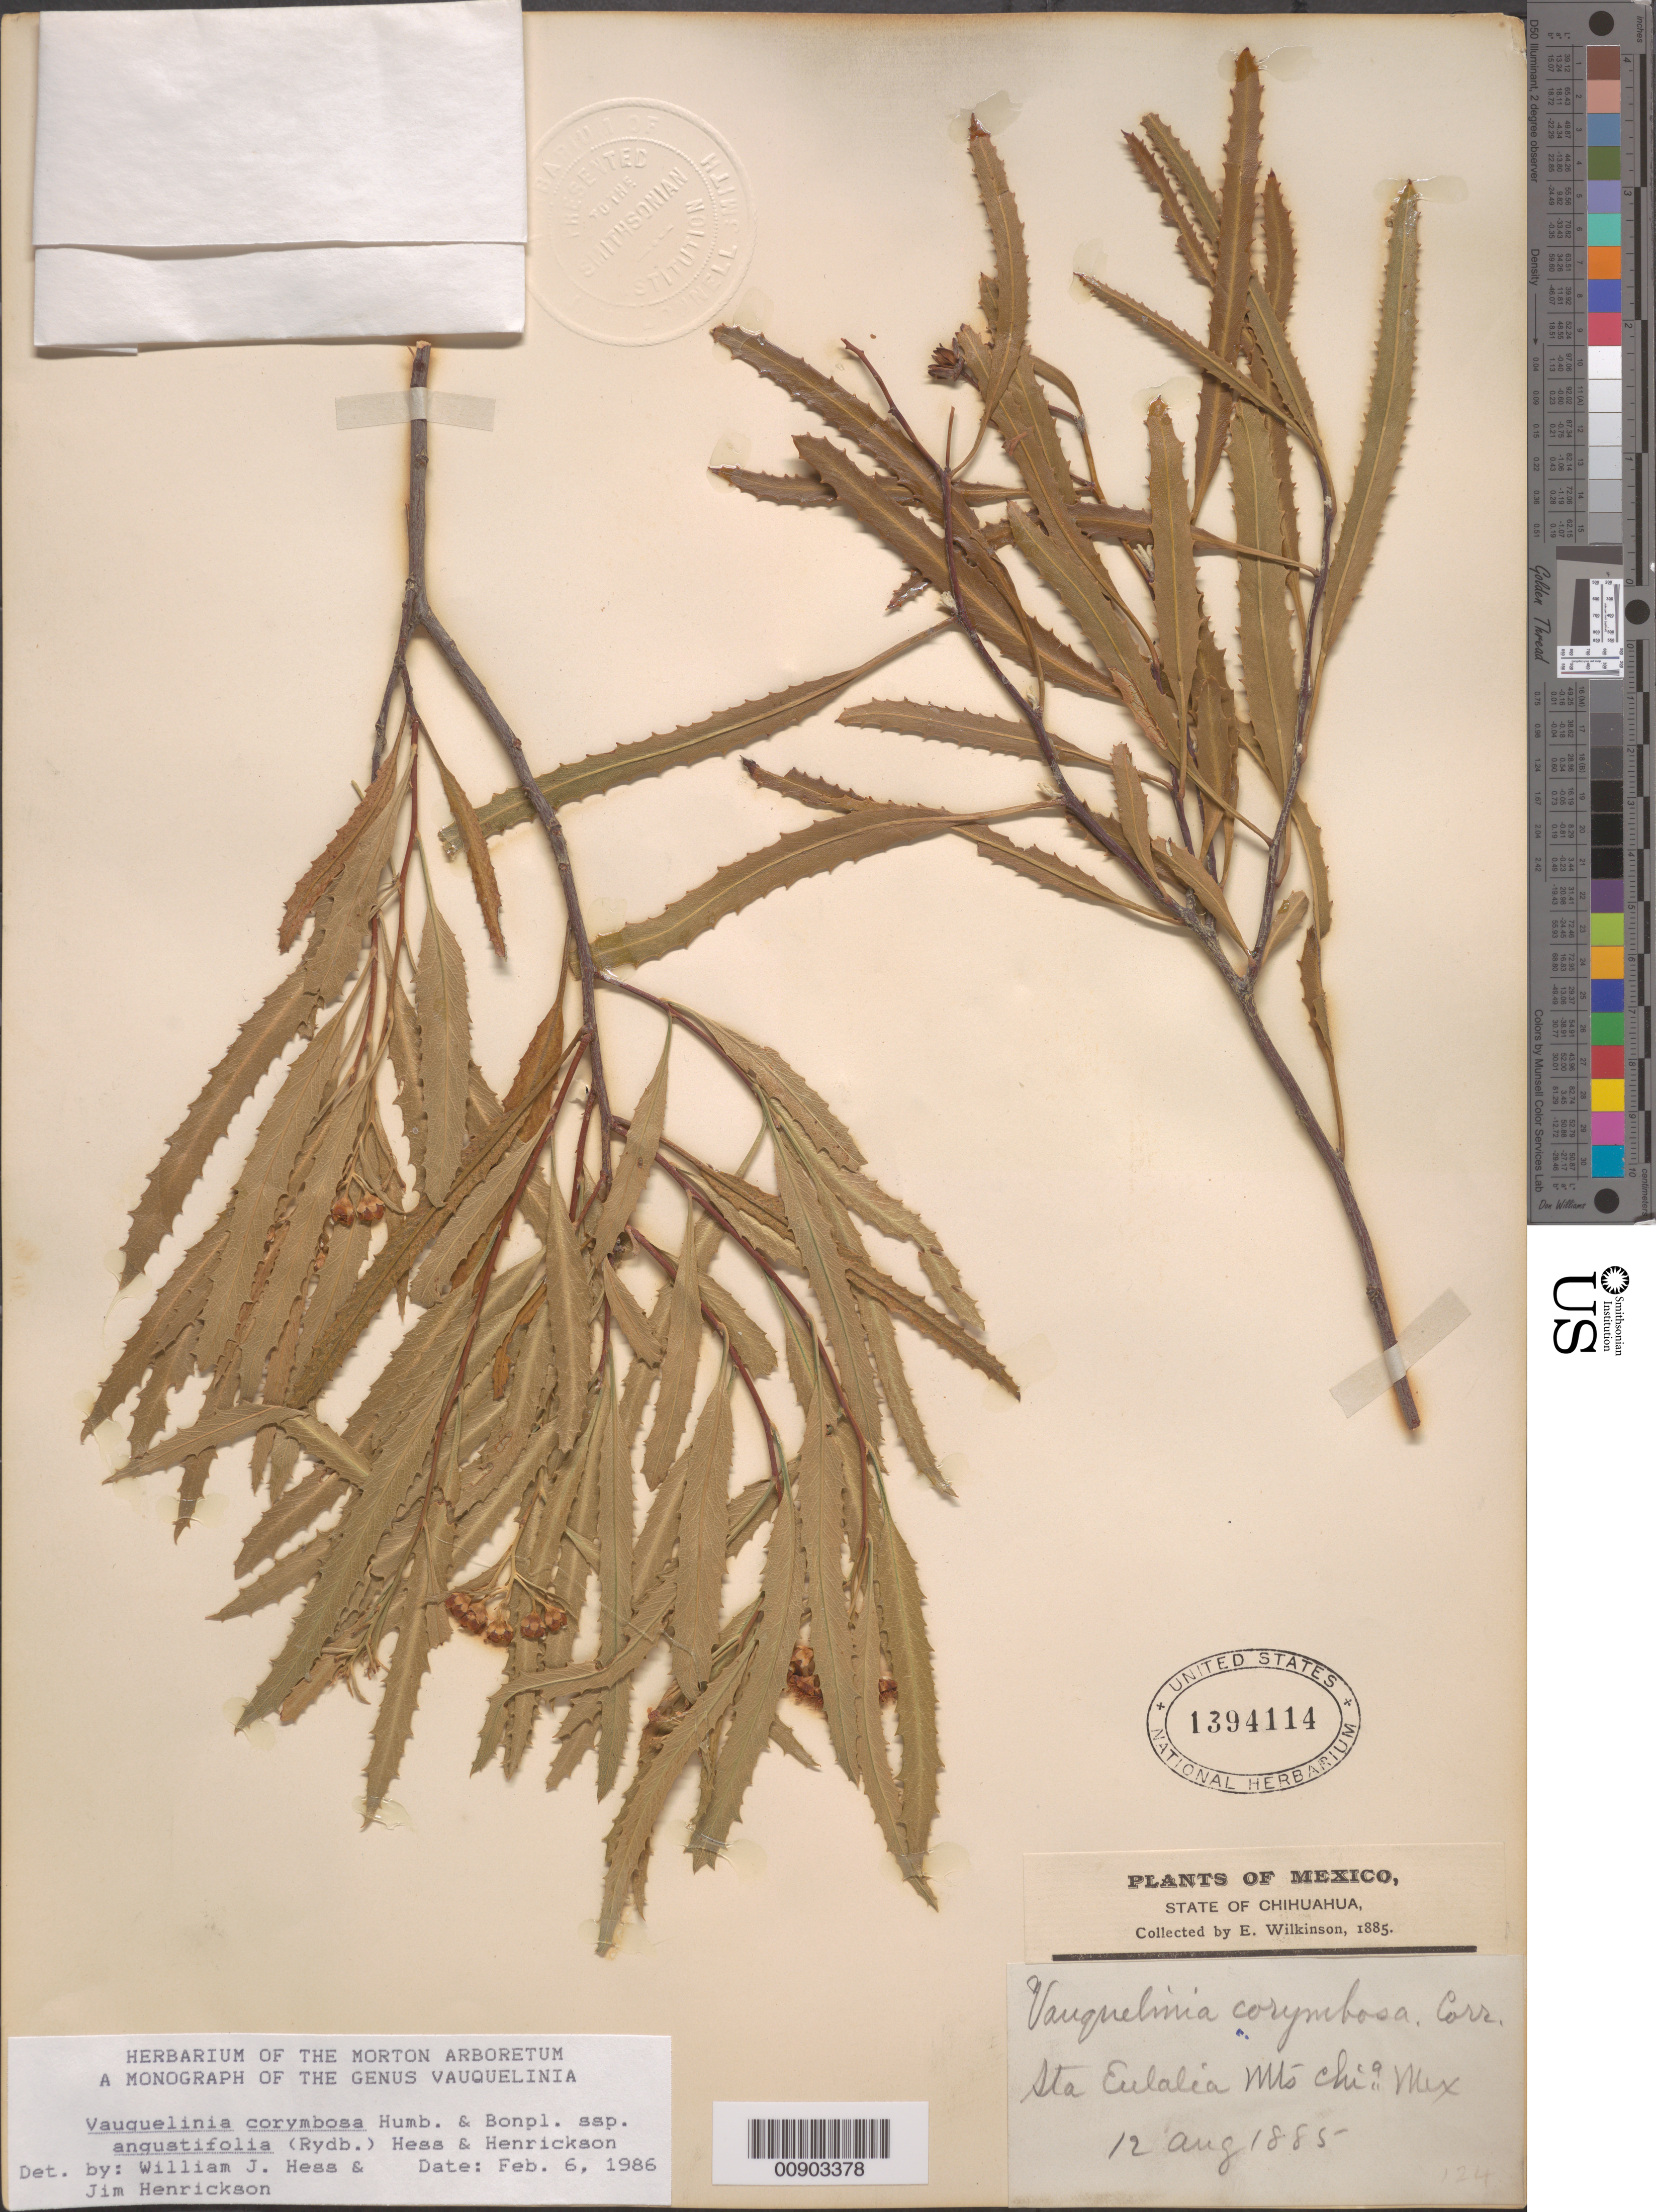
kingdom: Plantae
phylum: Tracheophyta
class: Magnoliopsida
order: Rosales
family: Rosaceae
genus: Vauquelinia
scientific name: Vauquelinia corymbosa subsp. angustifolia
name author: (Rydb.) W.J. Hess & Henrickson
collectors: E. Wilkinson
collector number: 124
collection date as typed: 12 Aug 1885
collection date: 1885-08-12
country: Mexico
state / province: Chihuahua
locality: Santa Eulalia Mountains, Chihuahua.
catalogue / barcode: US 1394114